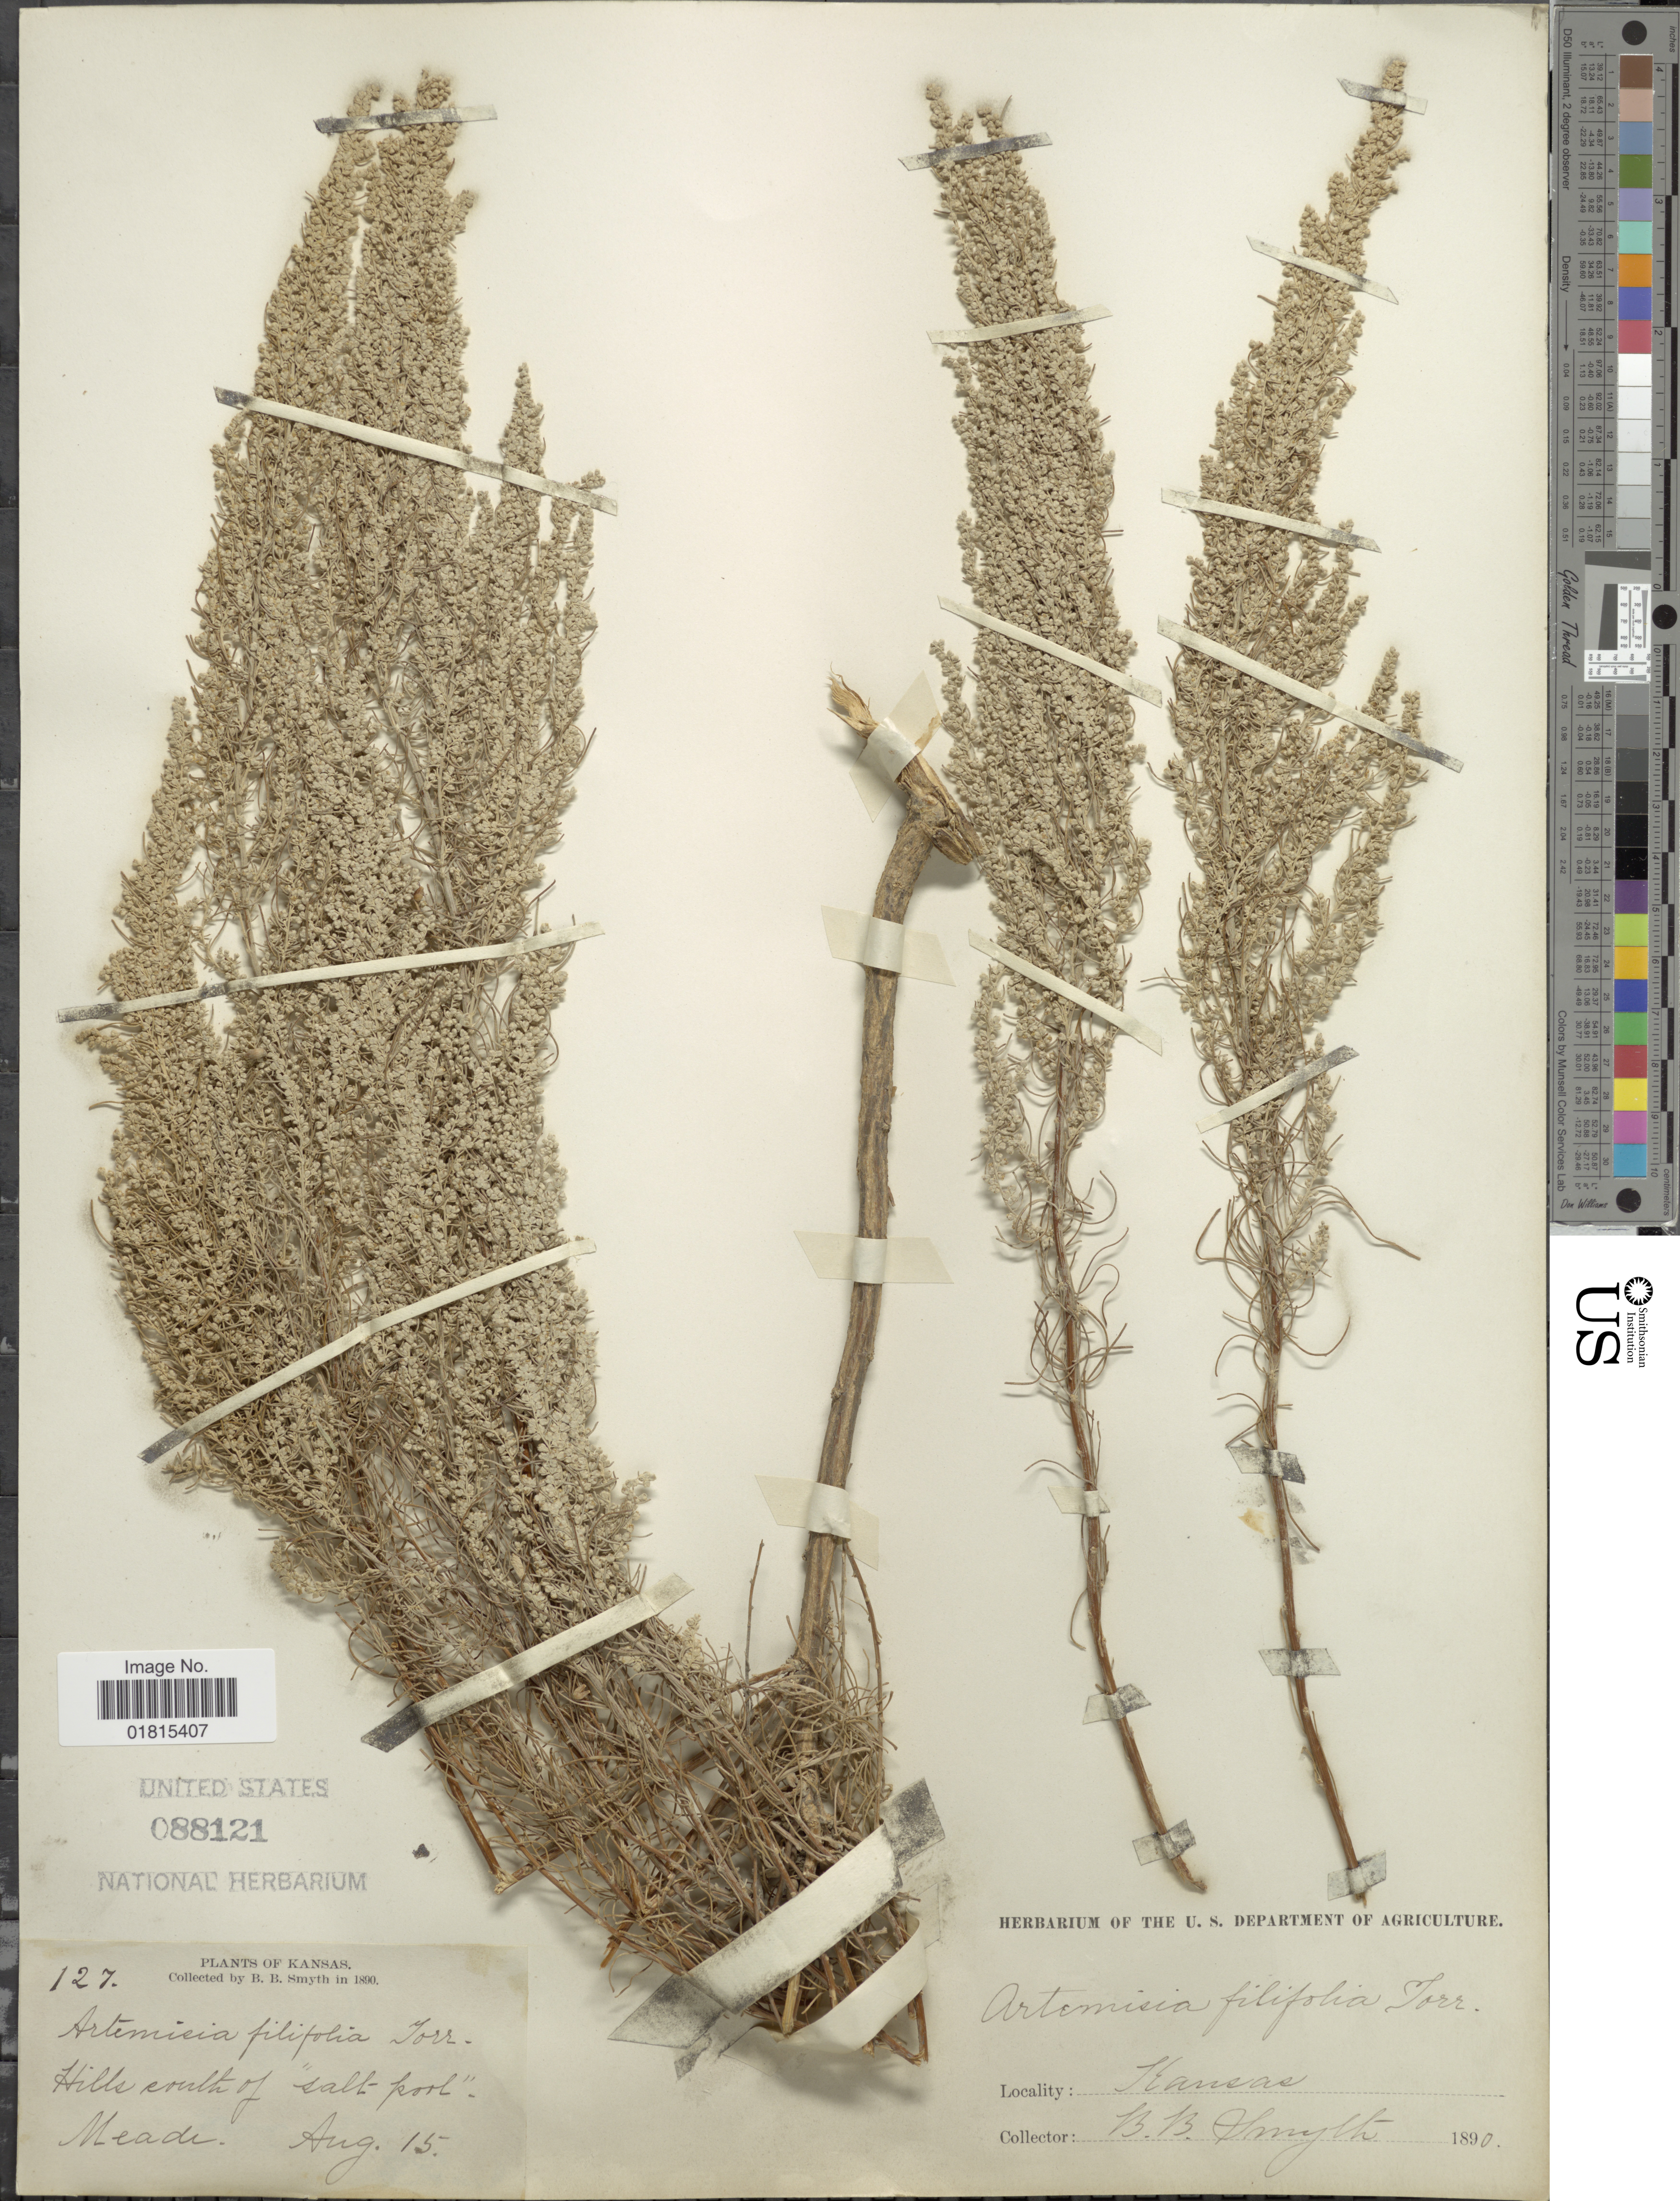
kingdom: Plantae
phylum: Tracheophyta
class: Magnoliopsida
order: Asterales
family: Asteraceae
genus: Artemisia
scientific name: Artemisia filifolia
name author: Torr.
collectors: B. Smyth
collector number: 127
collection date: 1890-08-15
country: United States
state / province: Kansas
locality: Hills south of salt pool. Meade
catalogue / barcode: US 88121